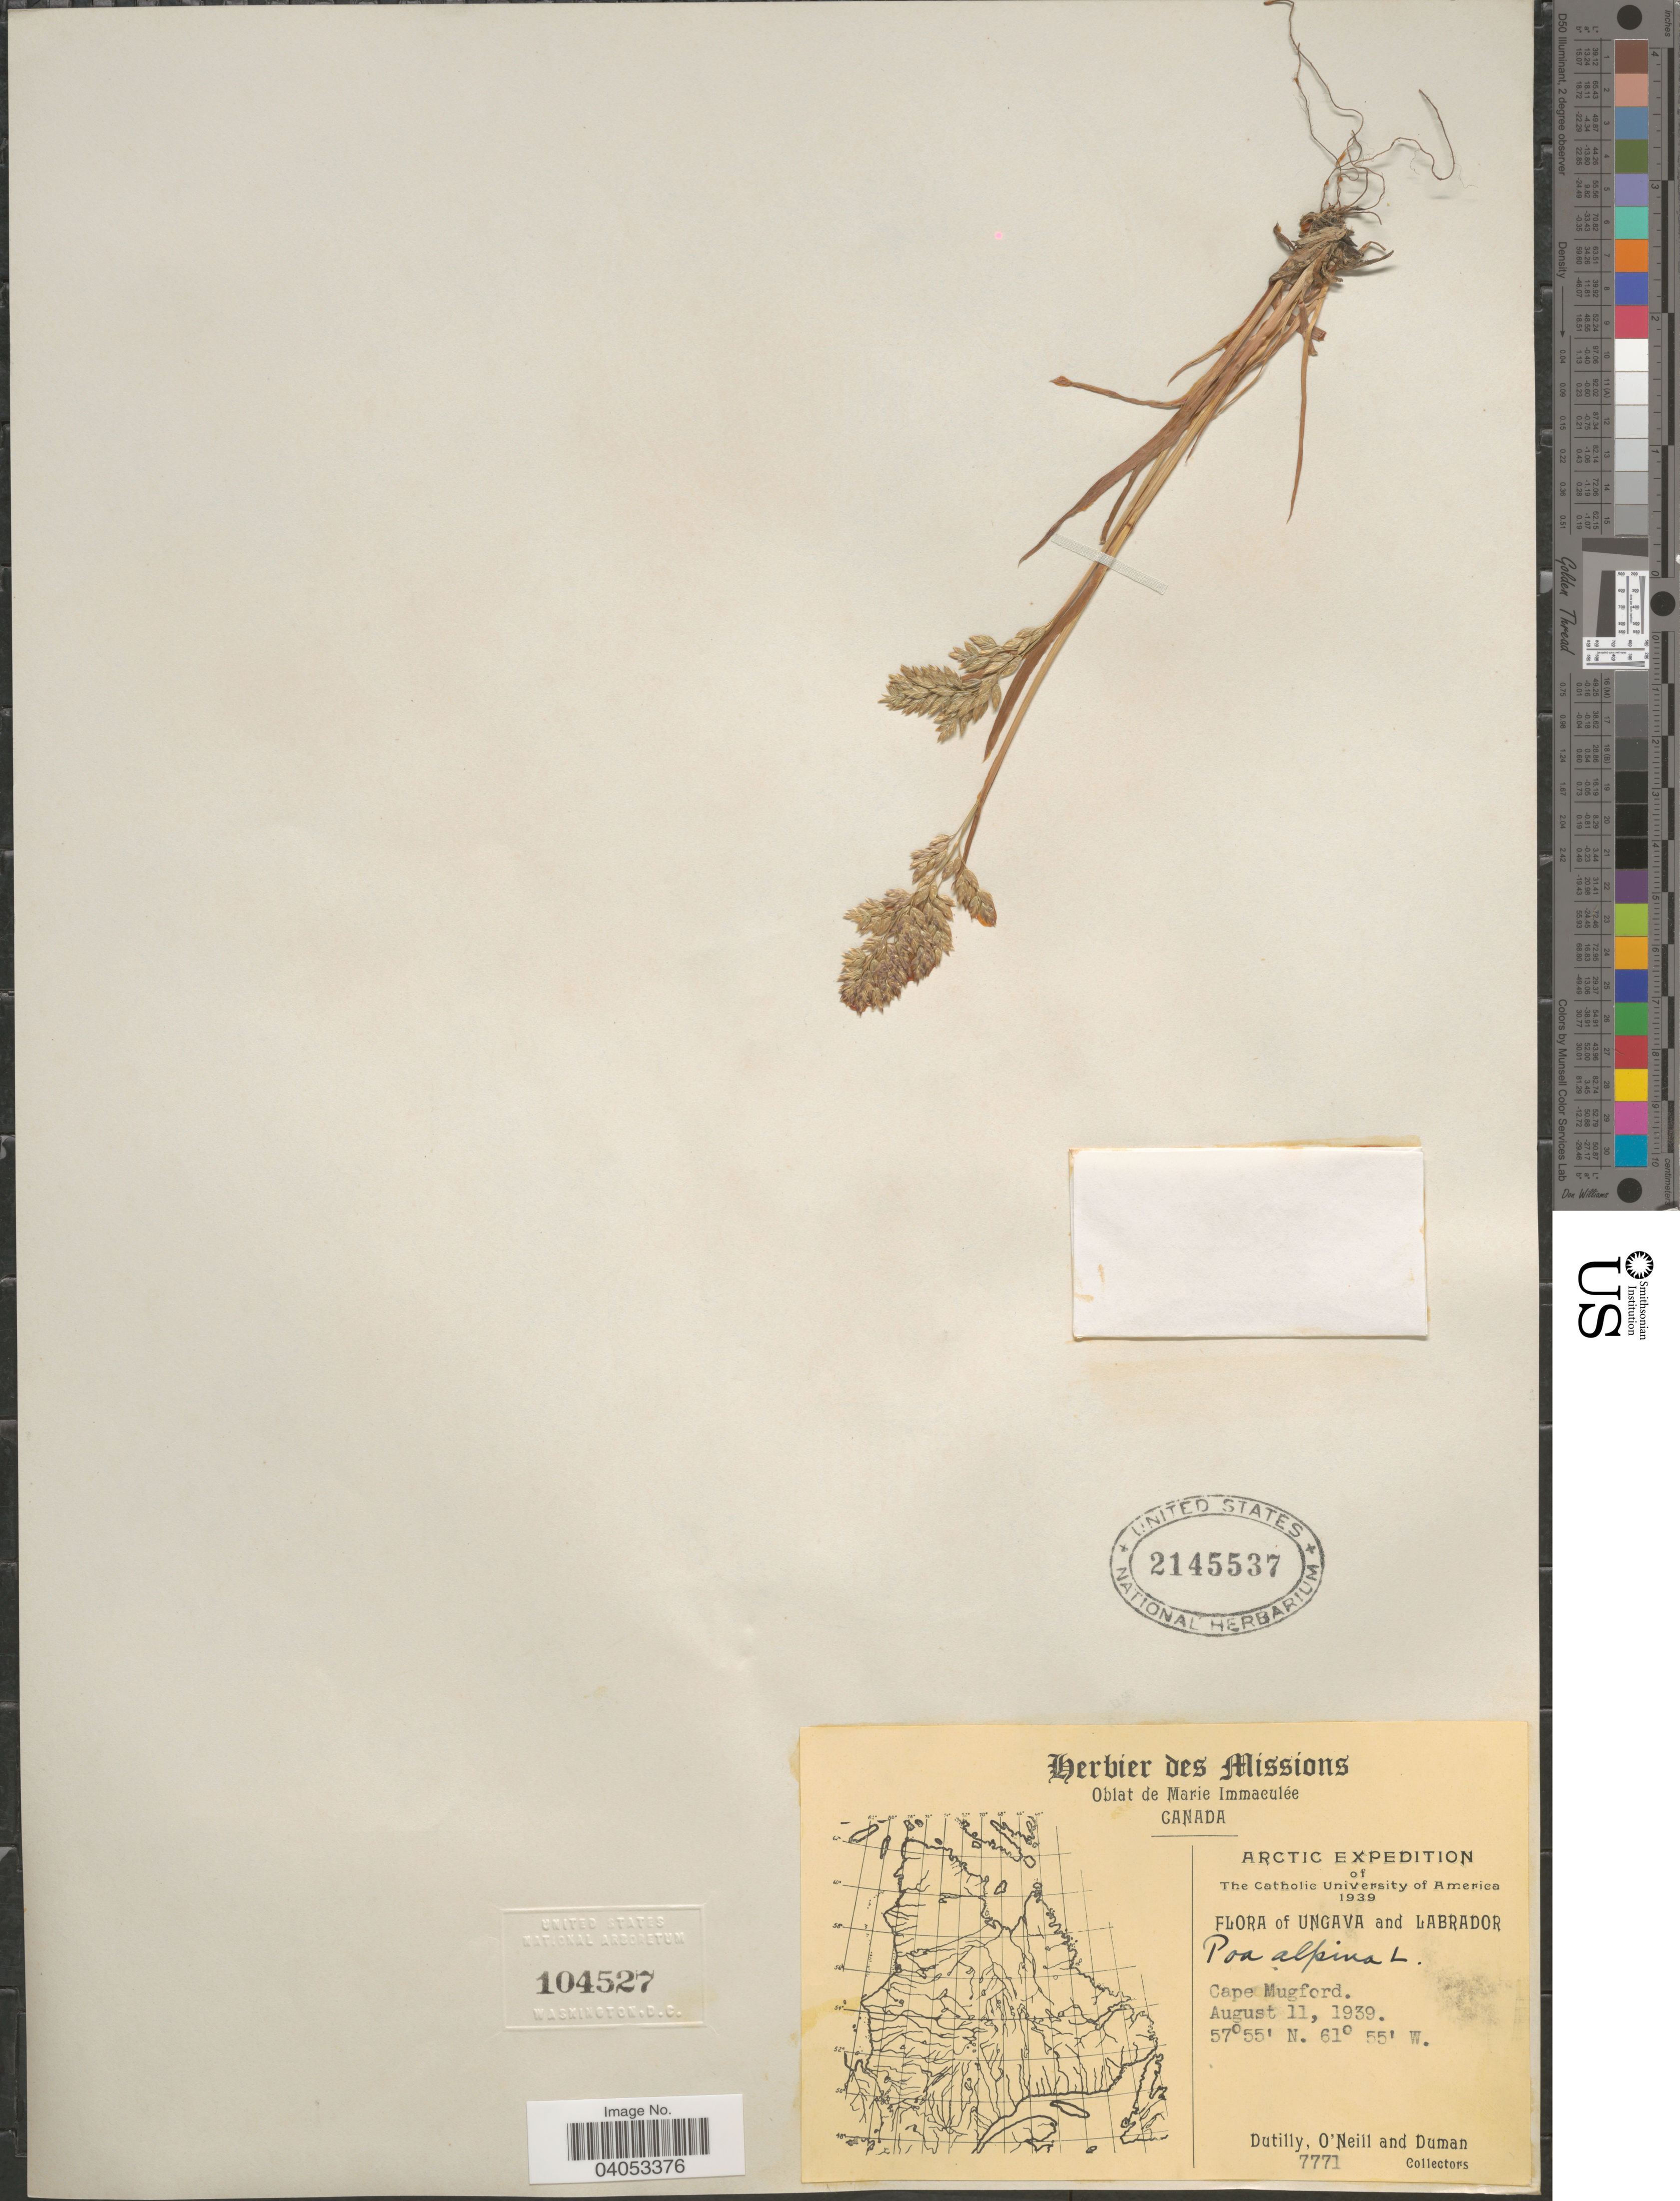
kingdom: Plantae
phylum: Tracheophyta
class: Liliopsida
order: Poales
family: Poaceae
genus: Poa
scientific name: Poa alpina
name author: L.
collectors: -. Dutilly, O' Neill & -. Duman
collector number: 7771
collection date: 1939-08-11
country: Canada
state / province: Newfoundland and Labrador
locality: Ungava and Labrador. Cape Mugford.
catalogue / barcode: US 2145537